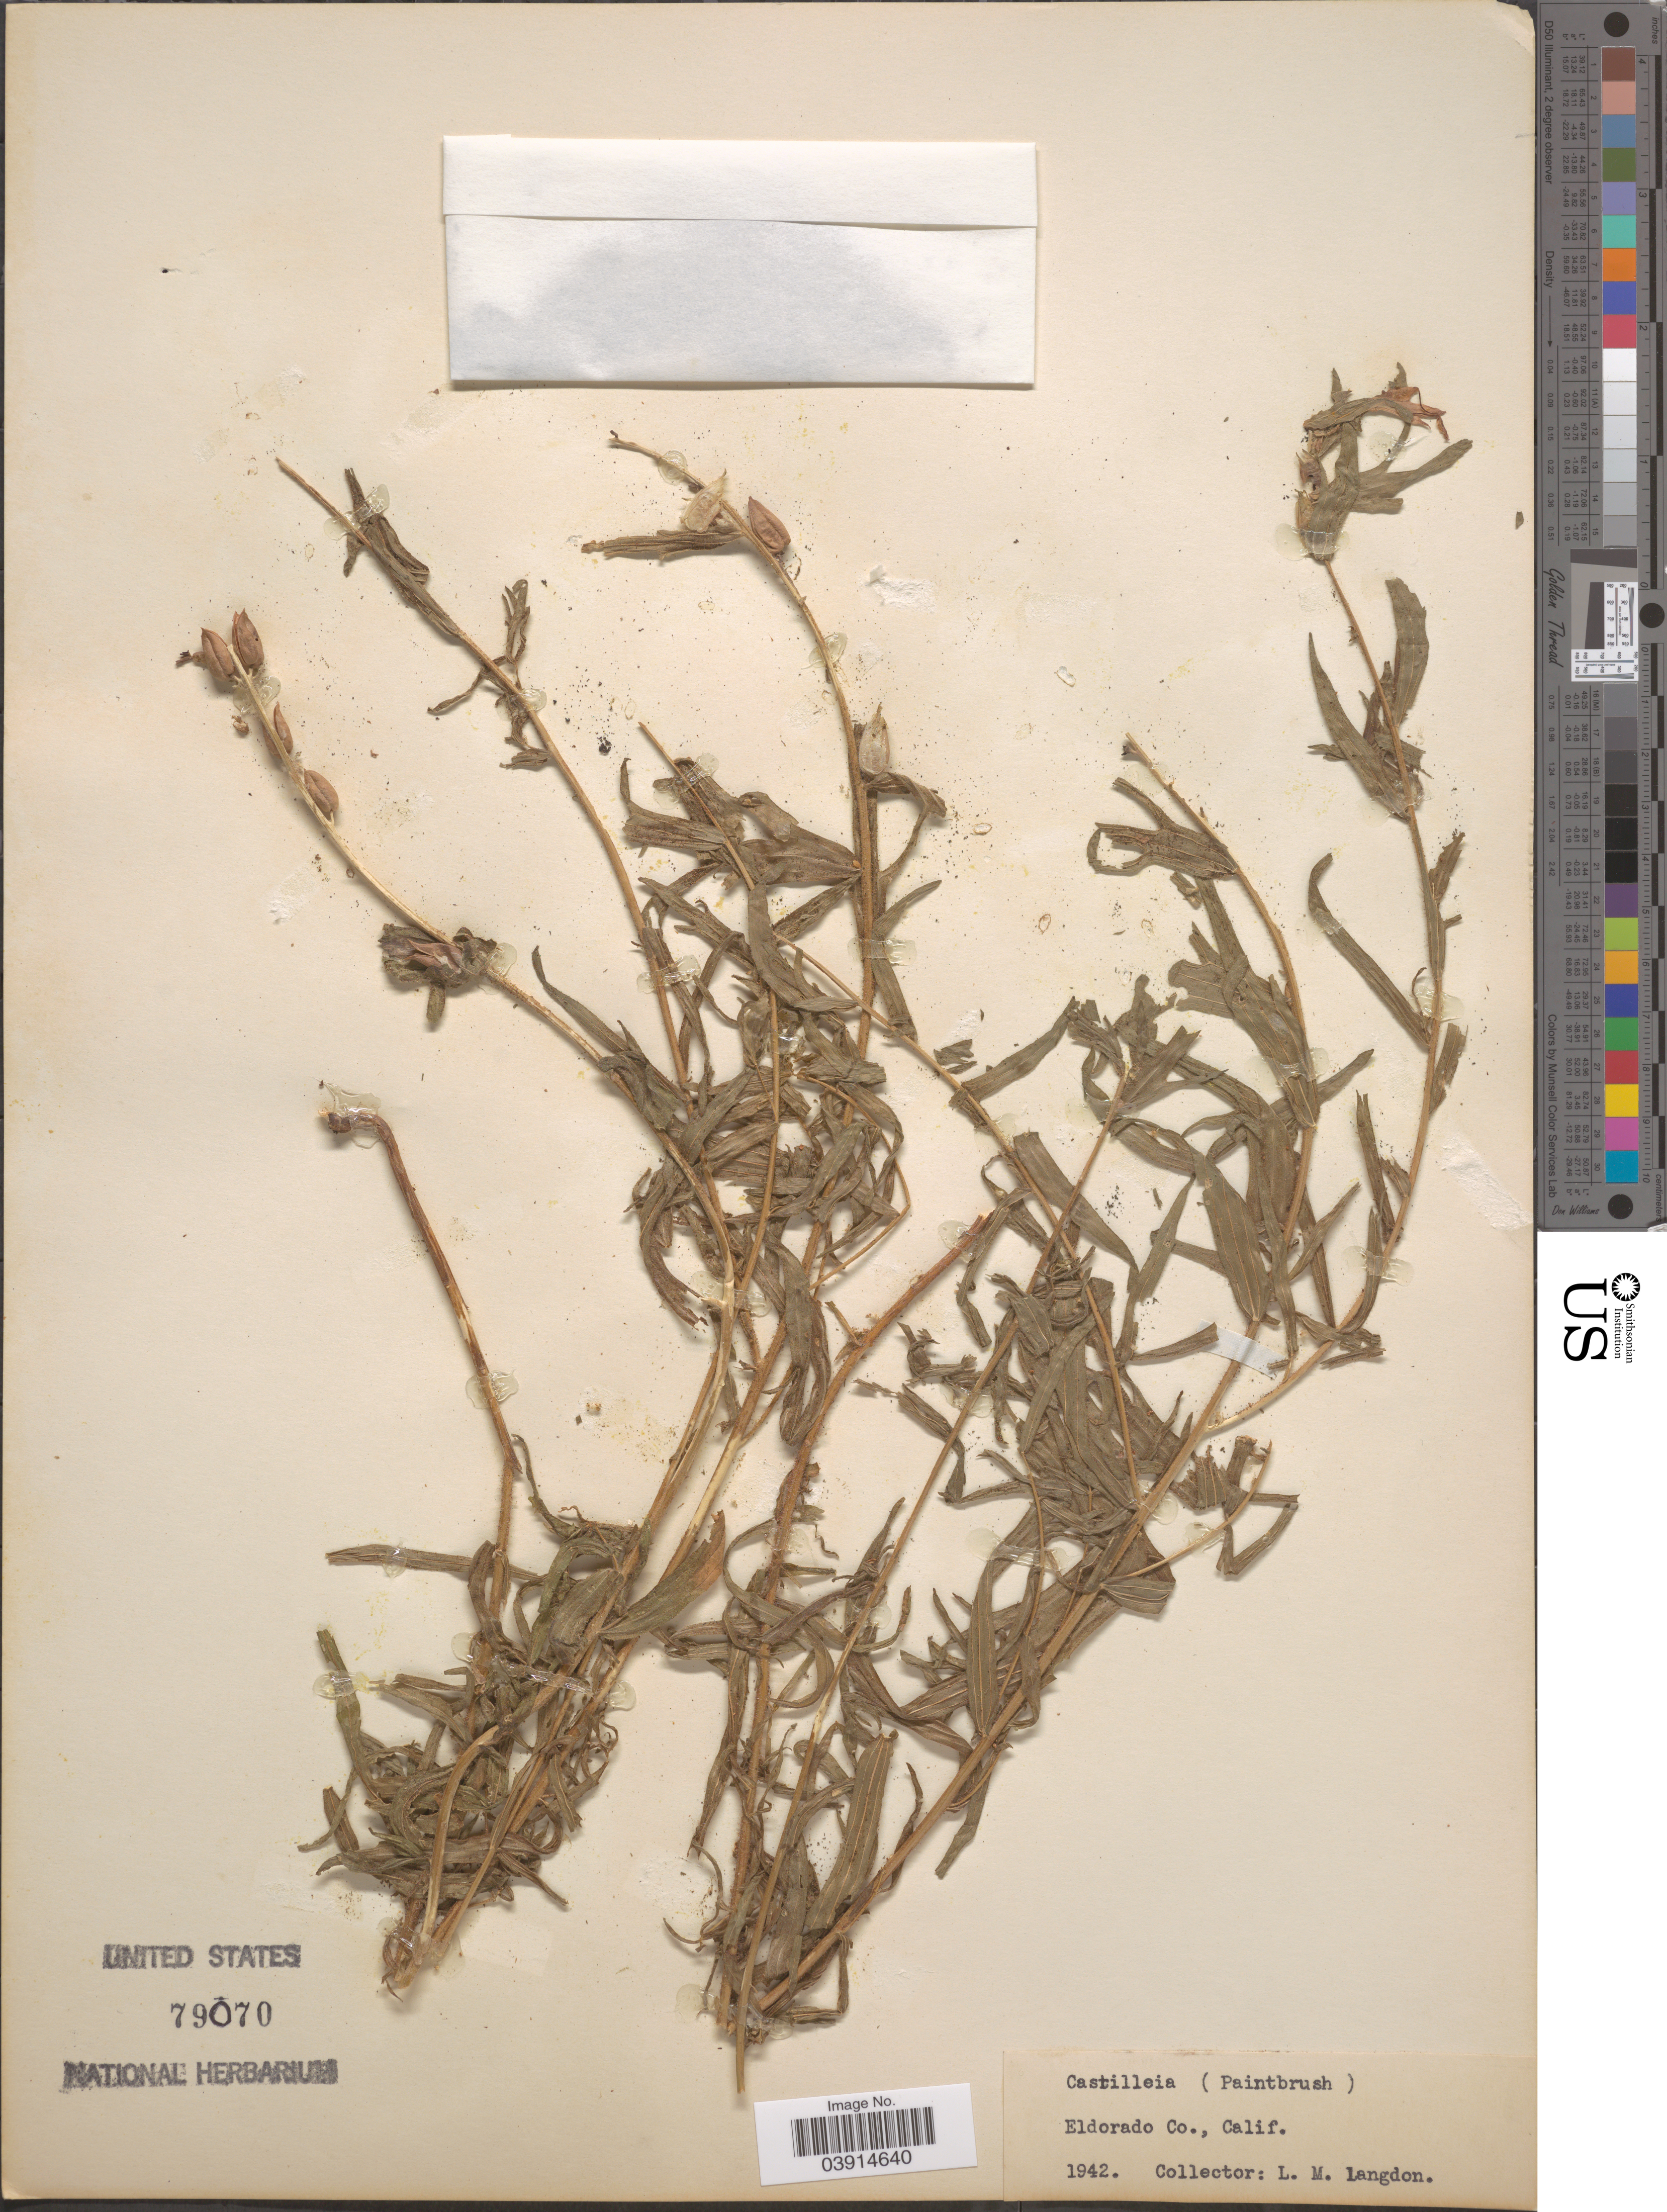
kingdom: Plantae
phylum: Tracheophyta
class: Magnoliopsida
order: Lamiales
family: Orobanchaceae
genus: Castilleja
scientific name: Castilleja sp.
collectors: L. Langdon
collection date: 1942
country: United States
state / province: California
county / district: El Dorado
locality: Eldorado Co.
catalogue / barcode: US 79070